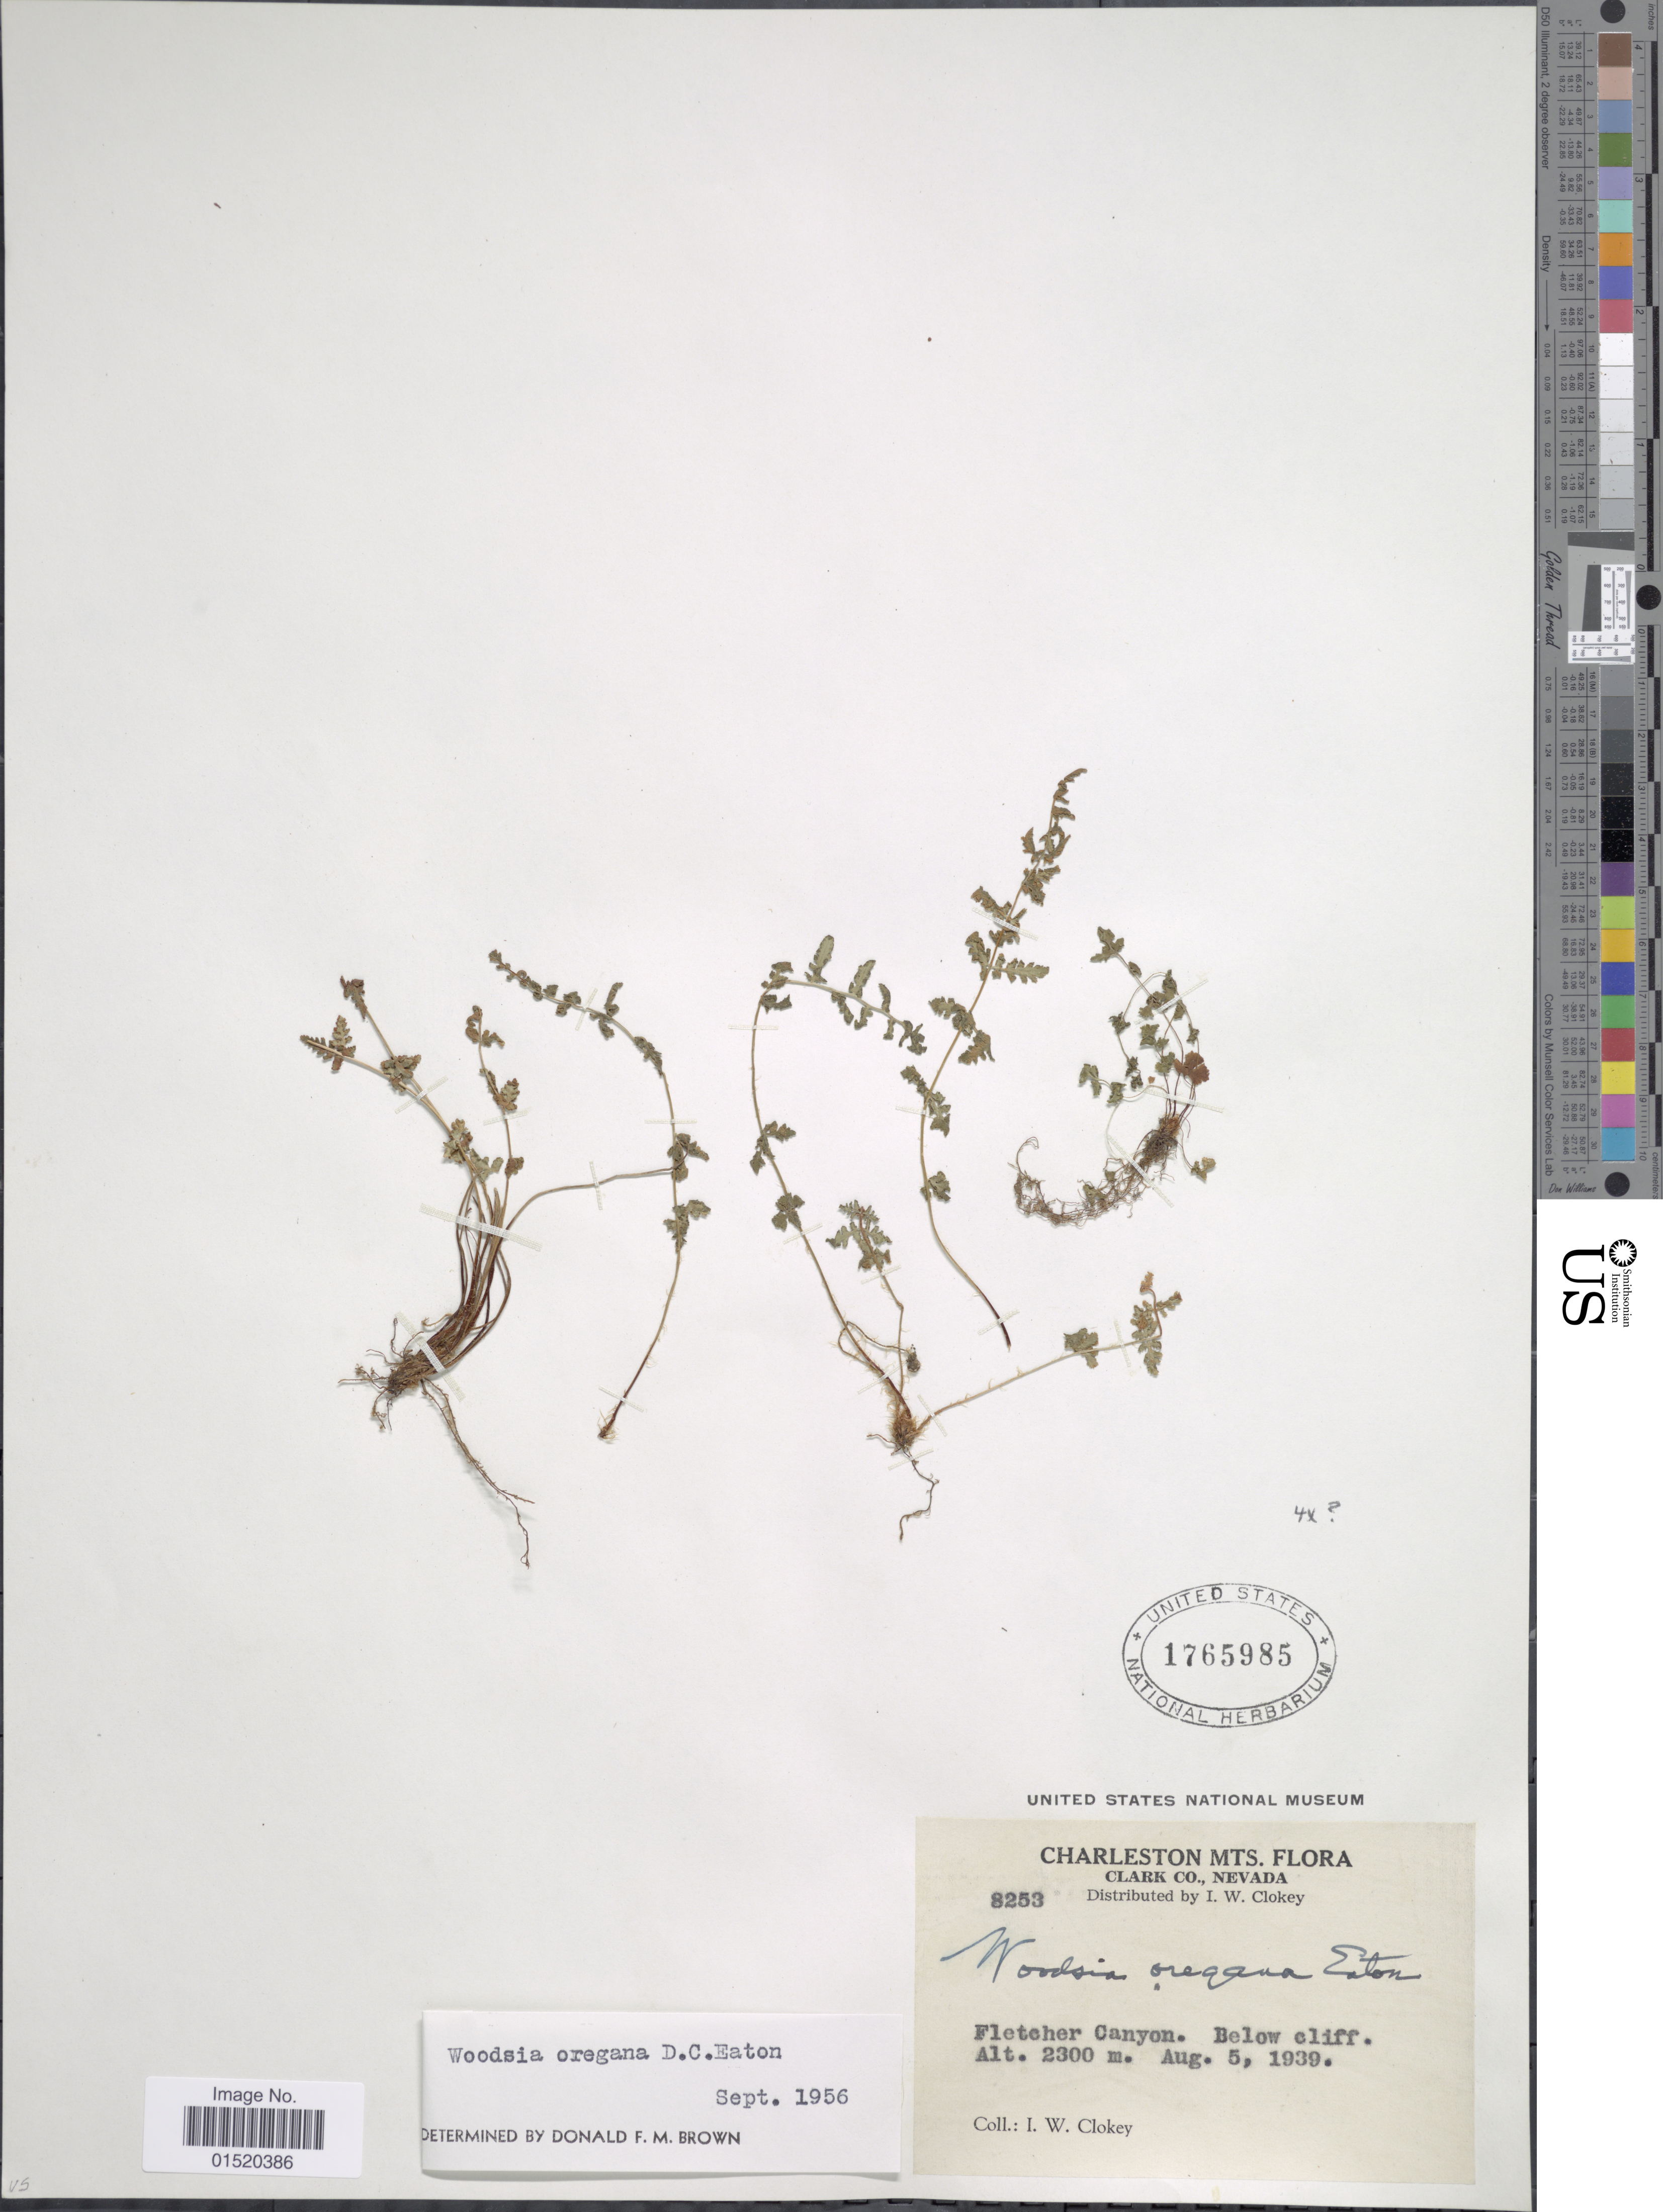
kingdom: Plantae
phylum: Tracheophyta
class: Polypodiopsida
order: Polypodiales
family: Woodsiaceae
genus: Woodsia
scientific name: Woodsia oregana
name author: D.C. Eaton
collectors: I. W. Clokey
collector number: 8253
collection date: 1939-08-05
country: United States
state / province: Nevada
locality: Charleston Mts, Clark Co., Fletcher Canyon. Below cliff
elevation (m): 2300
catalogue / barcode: US 1765985